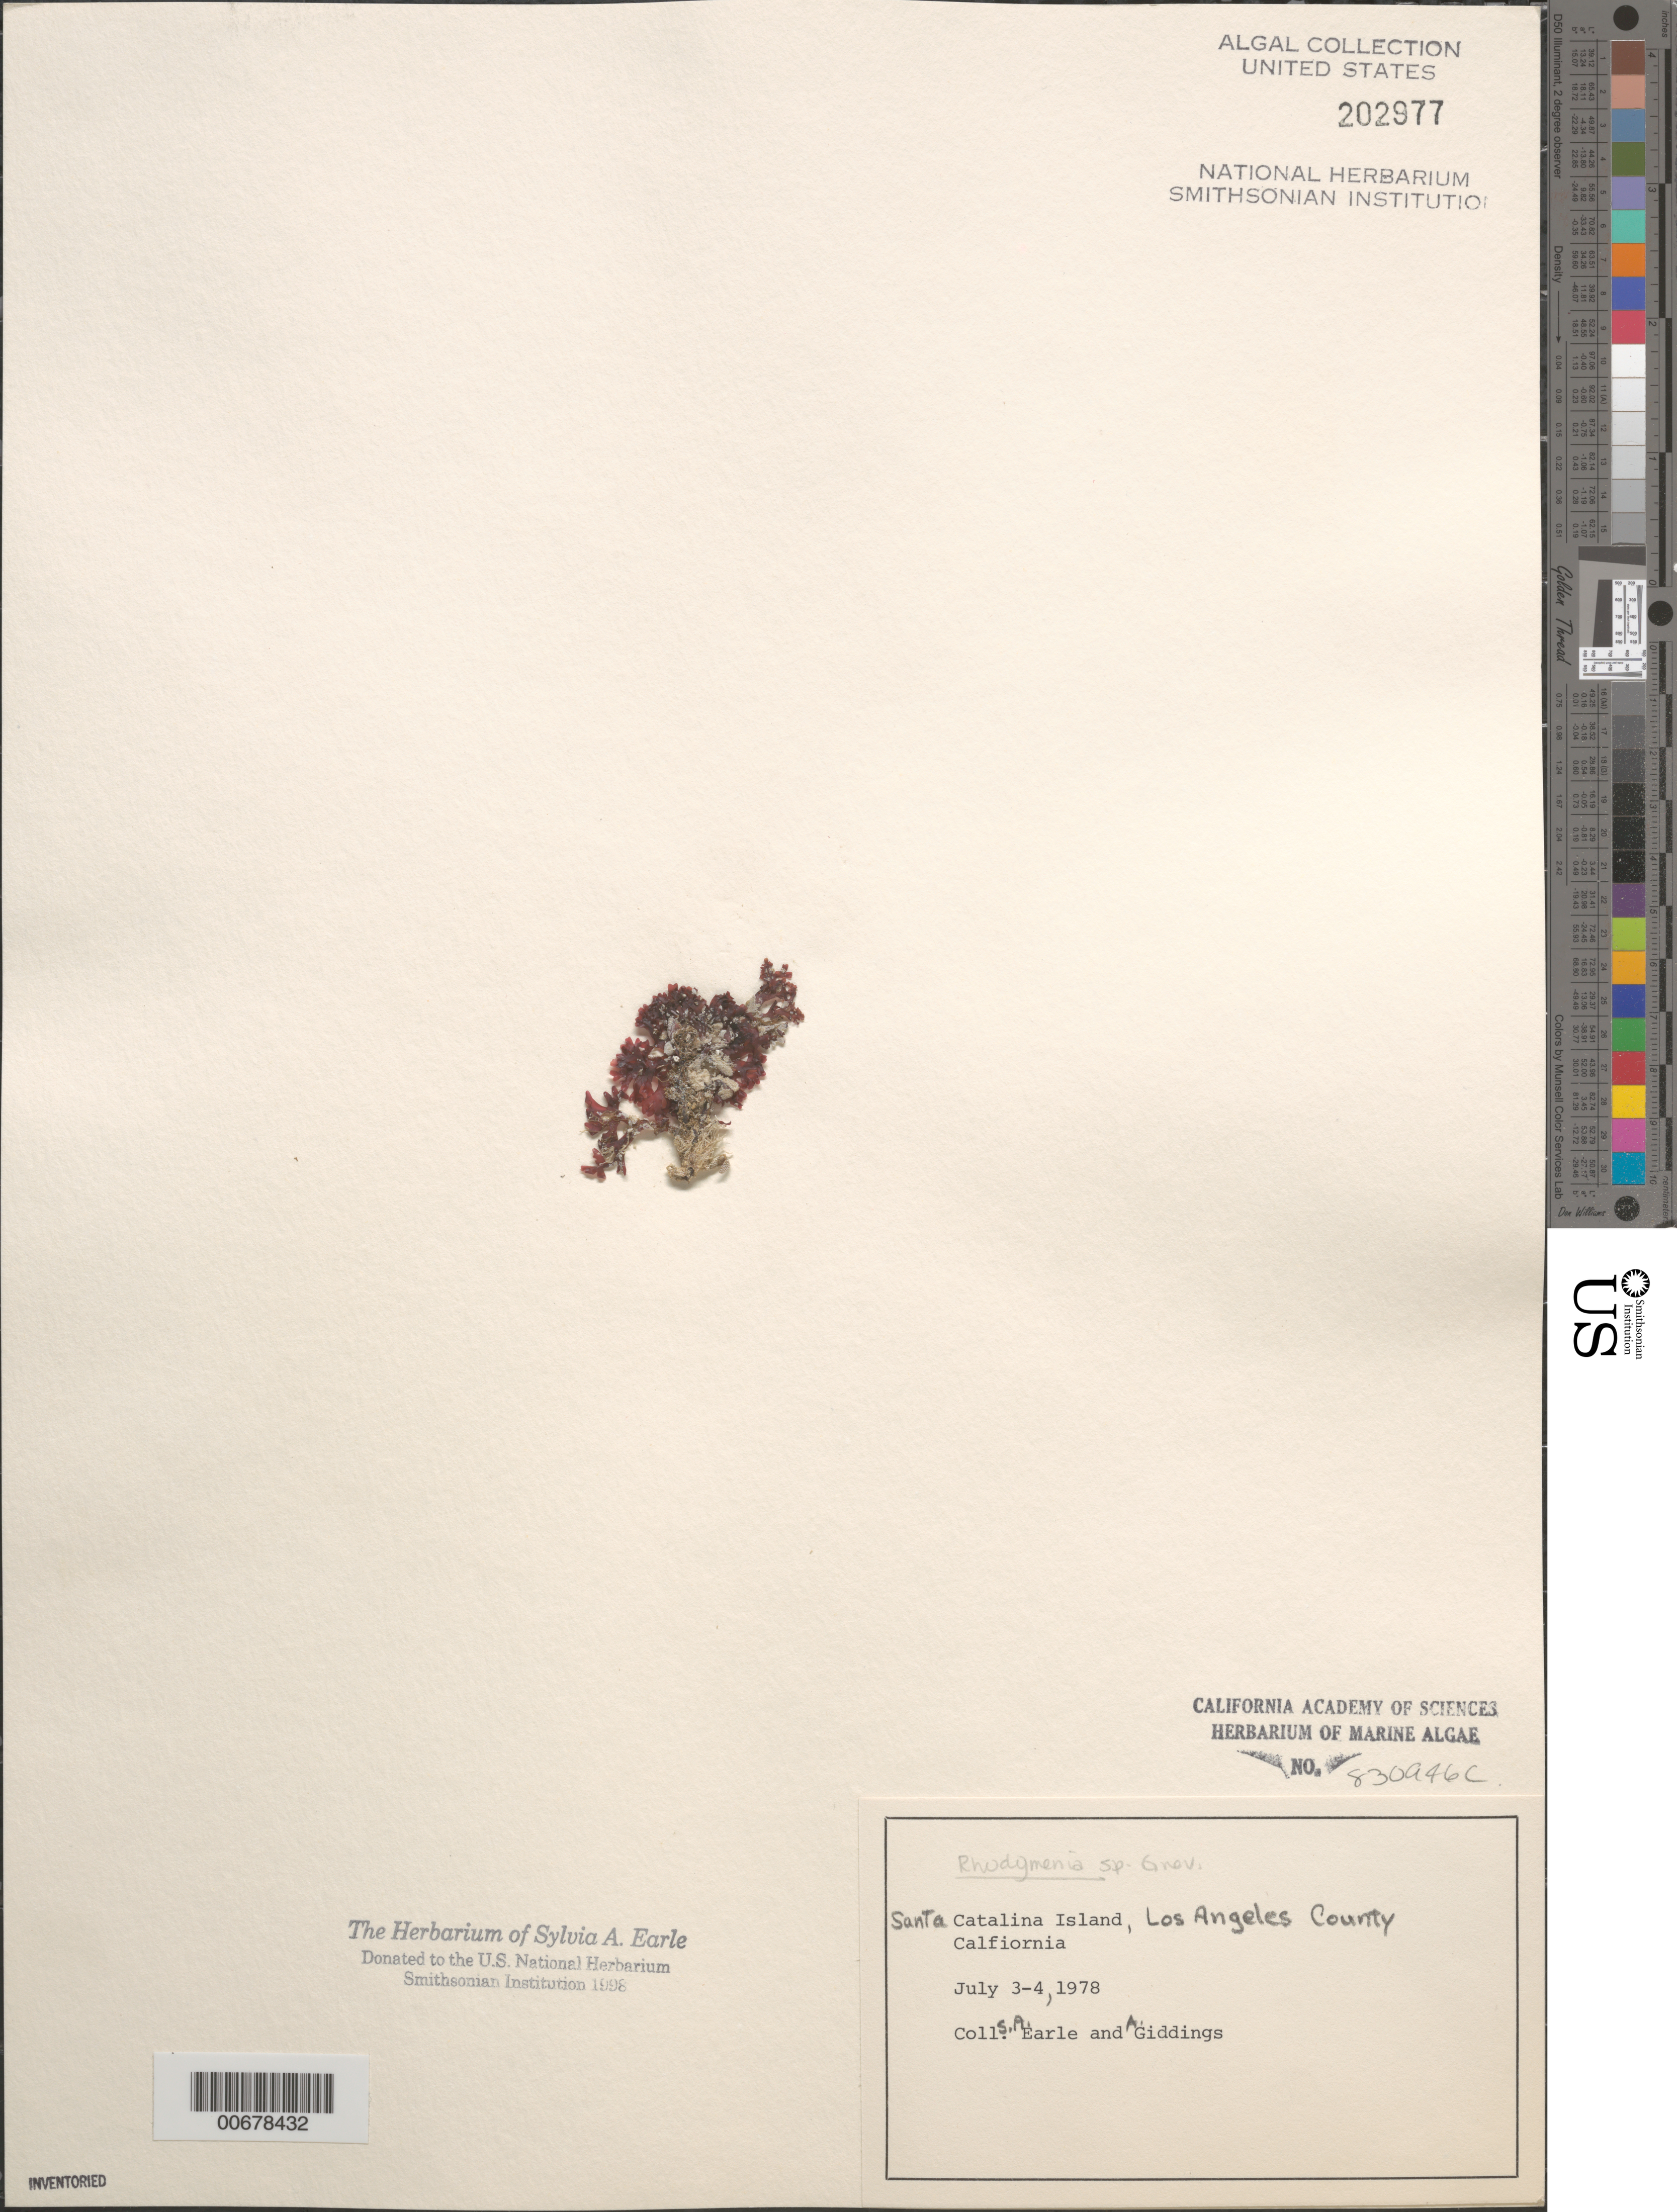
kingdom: Plantae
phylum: Rhodophyta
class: Florideophyceae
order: Rhodymeniales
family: Rhodymeniaceae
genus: Rhodymenia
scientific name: Rhodymenia sp.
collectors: S. A. Earle & A. Giddings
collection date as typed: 03 Jul 1978 to 04 Jul 1978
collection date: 1978-07-03/1978-07-04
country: United States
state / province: California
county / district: Los Angeles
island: Santa Catalina Island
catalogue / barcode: US 202977